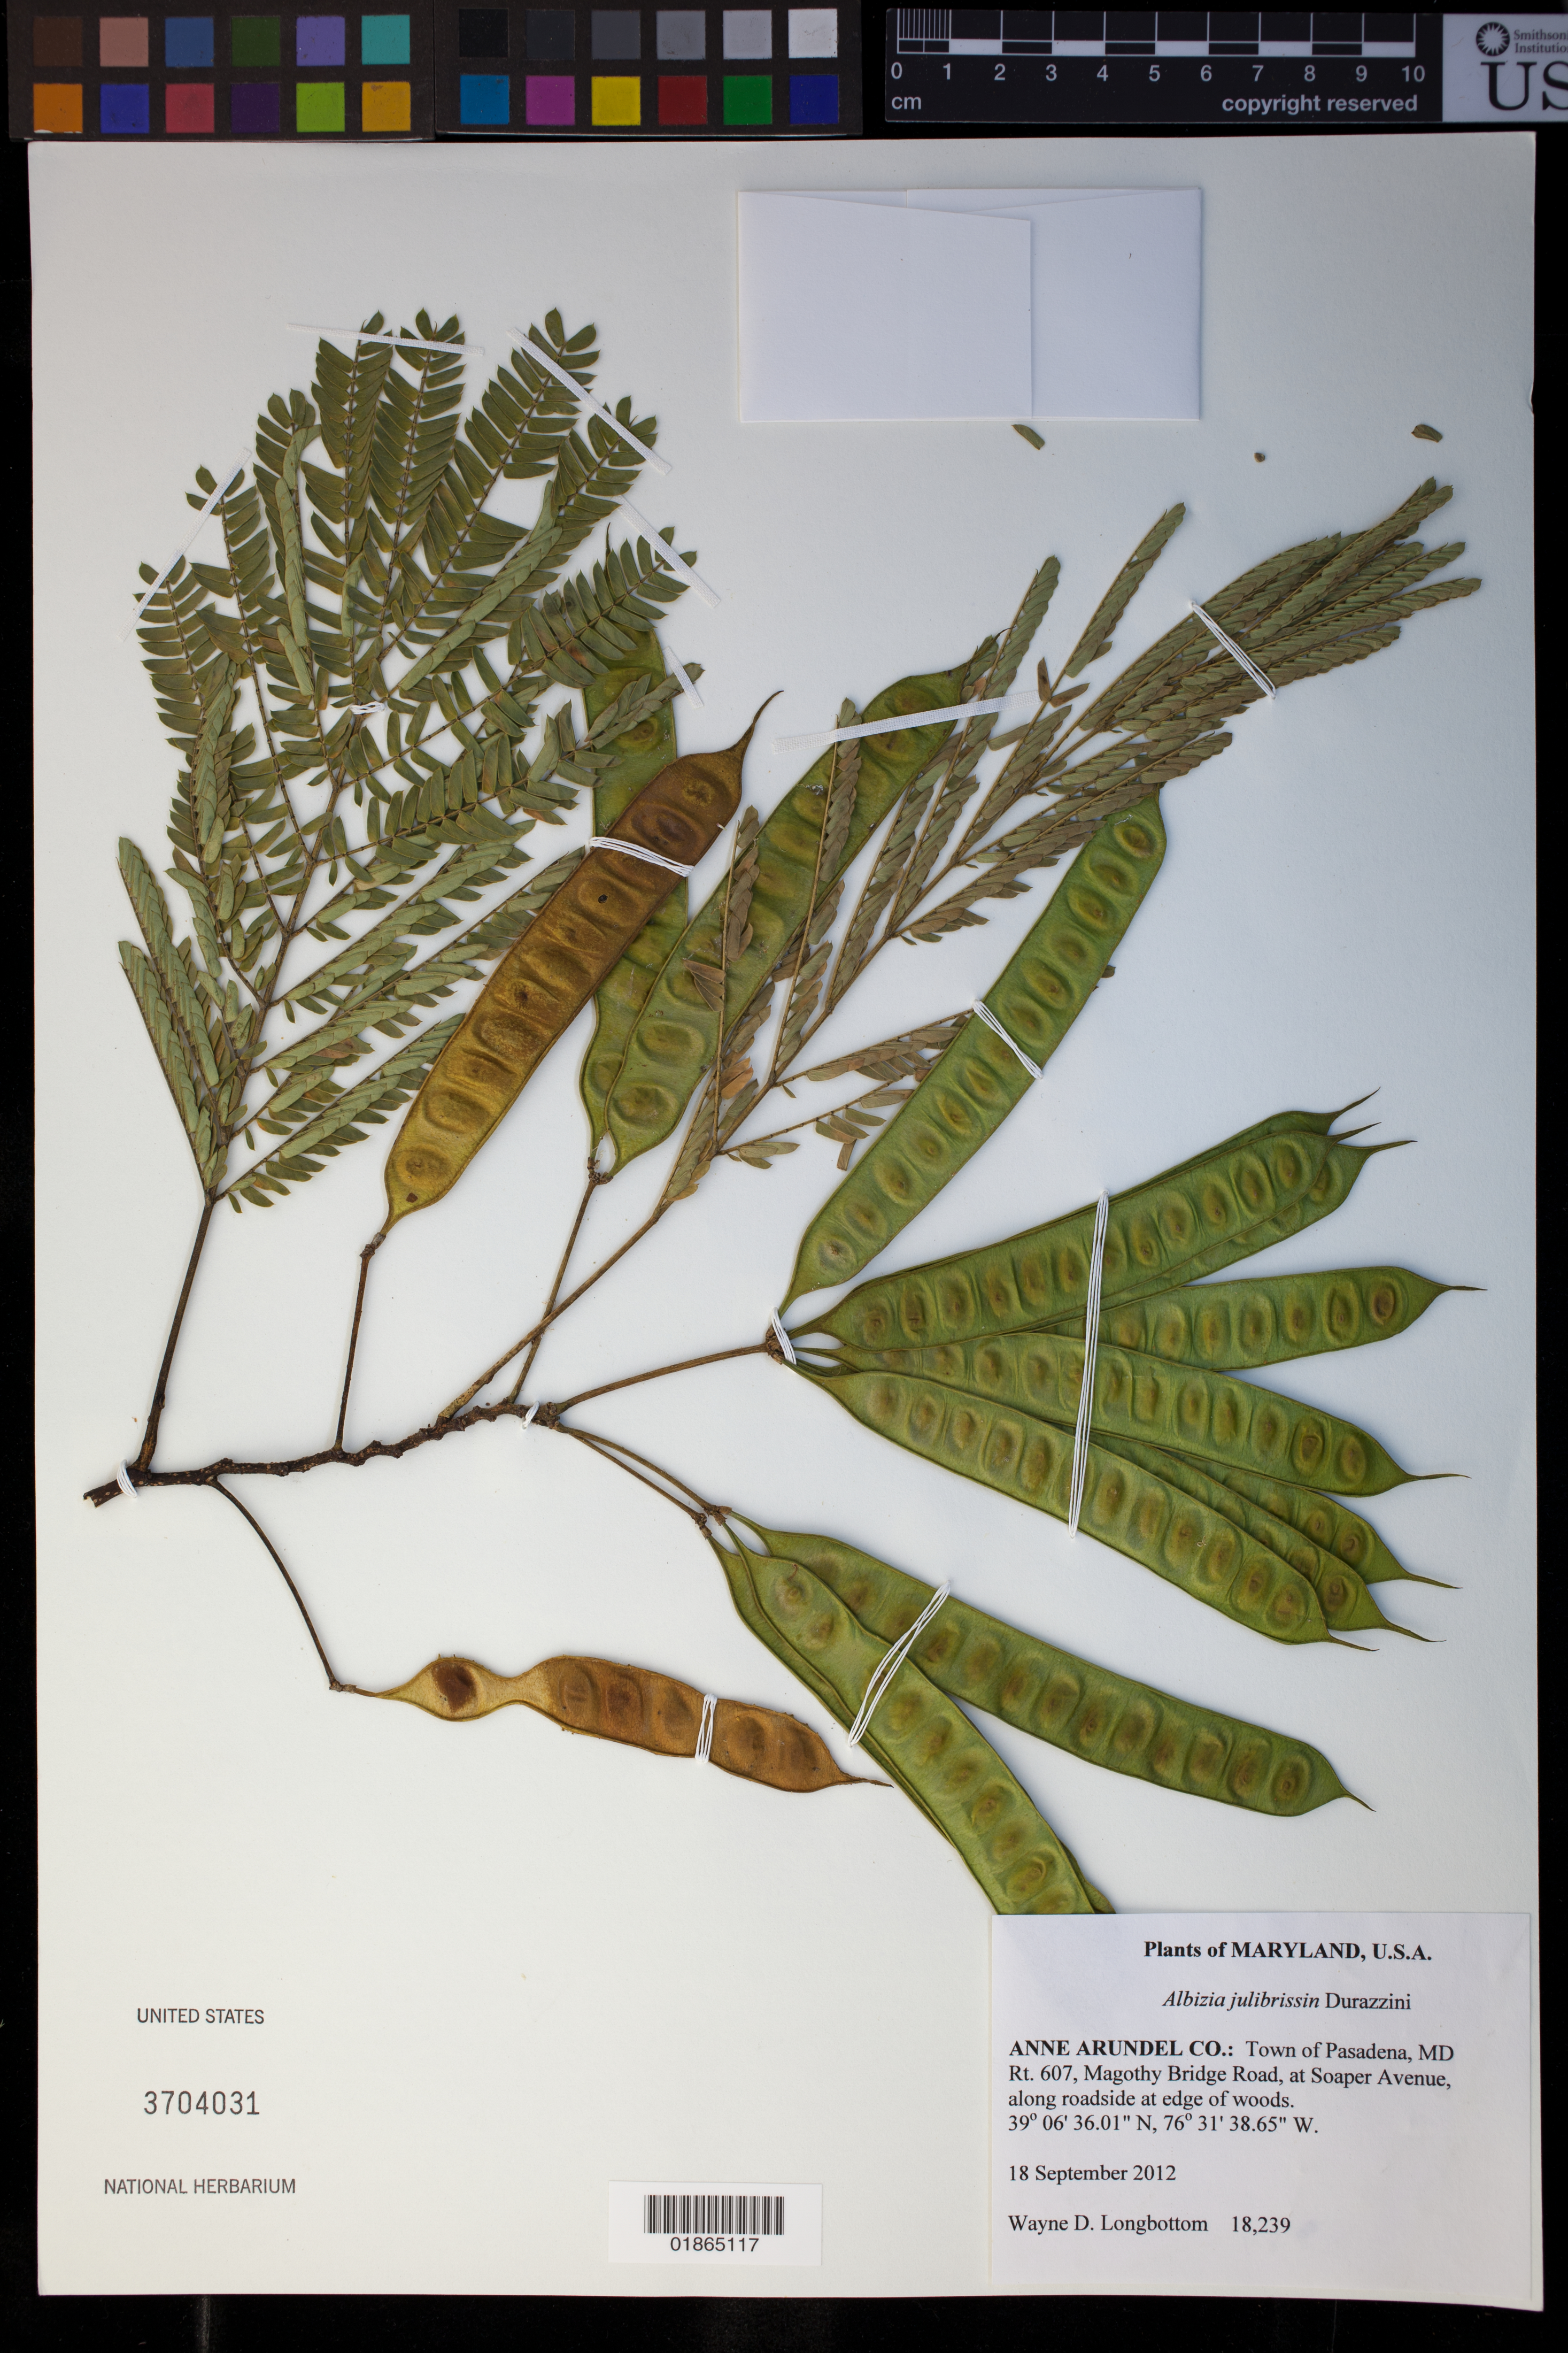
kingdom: Plantae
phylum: Tracheophyta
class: Magnoliopsida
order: Fabales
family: Fabaceae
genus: Albizia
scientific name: Albizia julibrissin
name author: Durazz.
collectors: W. D. Longbottom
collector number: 18239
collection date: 2012-09-18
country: United States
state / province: Maryland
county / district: Anne Arundel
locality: Town of Pasadena, MD Rt. 607, Magothy Bridge Road, at Soaper Avenue, along roadside at edge of woods.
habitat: Along roadside at edge of woods.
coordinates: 39 06 36.01 N, 76 31 38.65 W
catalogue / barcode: US 3704031